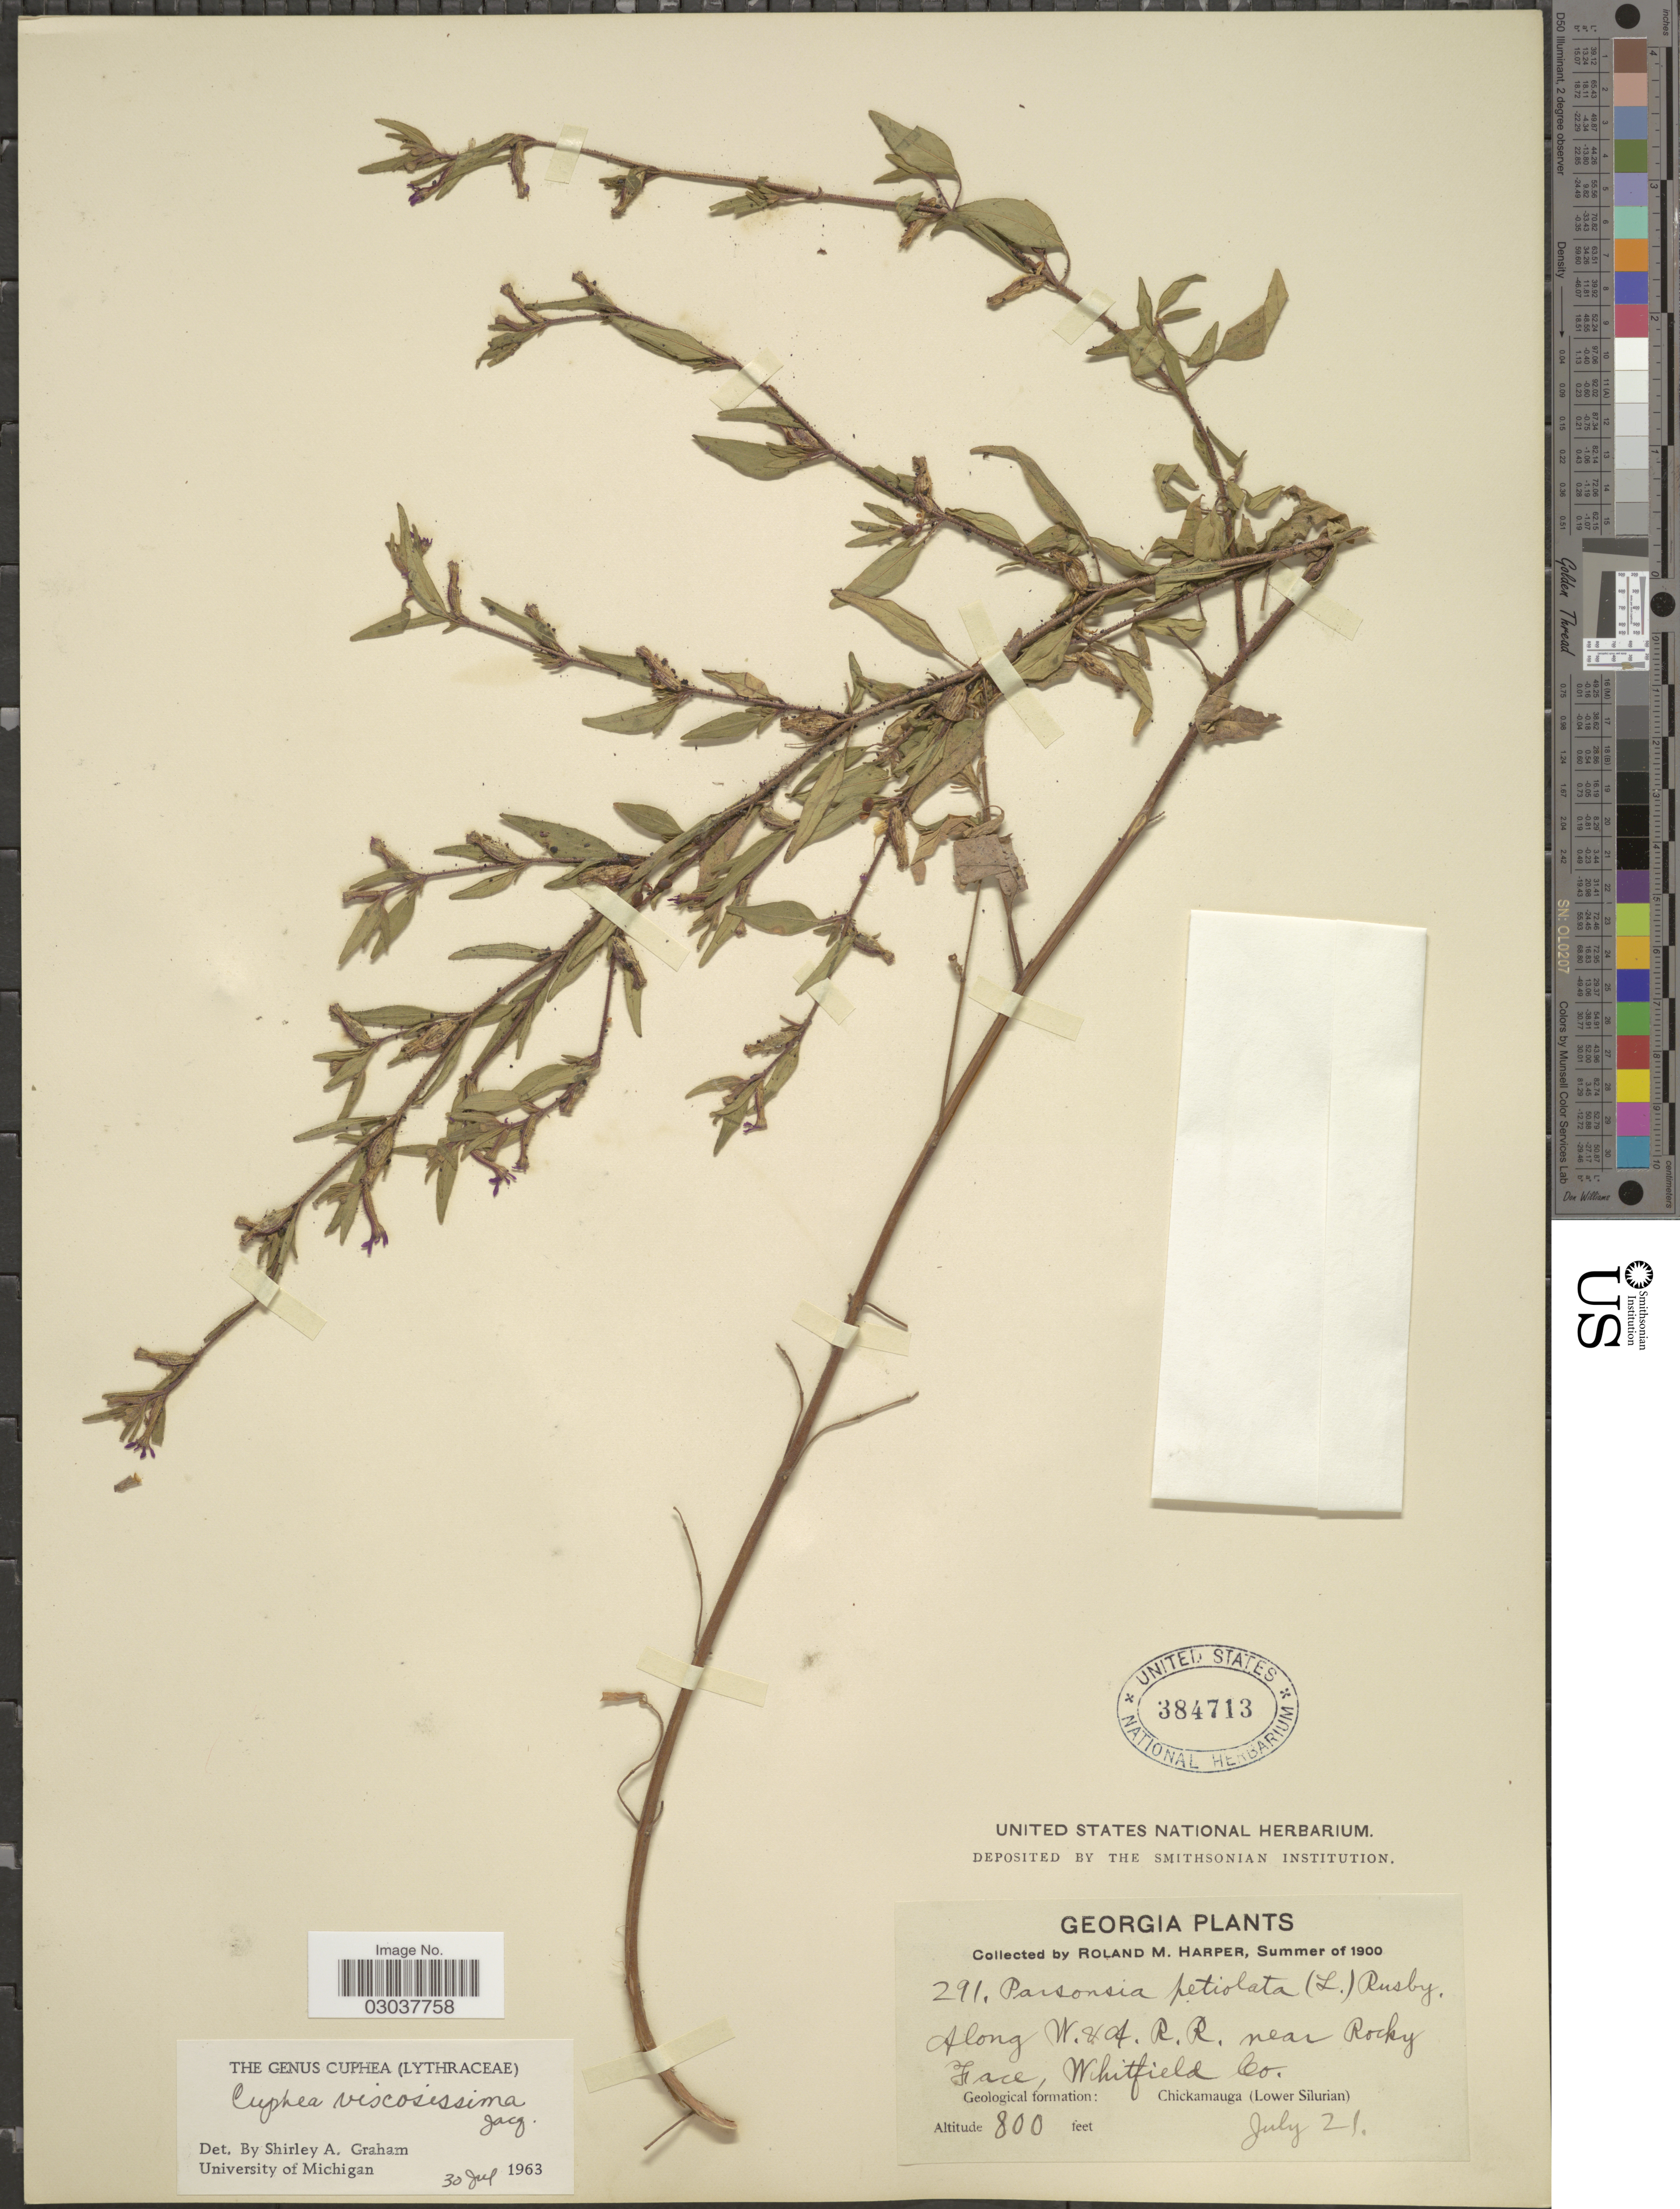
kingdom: Plantae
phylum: Tracheophyta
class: Magnoliopsida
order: Myrtales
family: Lythraceae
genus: Cuphea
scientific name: Cuphea viscosissima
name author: Jacq.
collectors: R. M. Harper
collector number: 291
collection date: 1900-07-21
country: United States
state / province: Georgia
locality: Along W. & A. R.R. near Rocky Face, Whitfield Co. Geological formation: Chickamauga (Lower Silurian).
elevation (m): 244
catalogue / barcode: US 384713